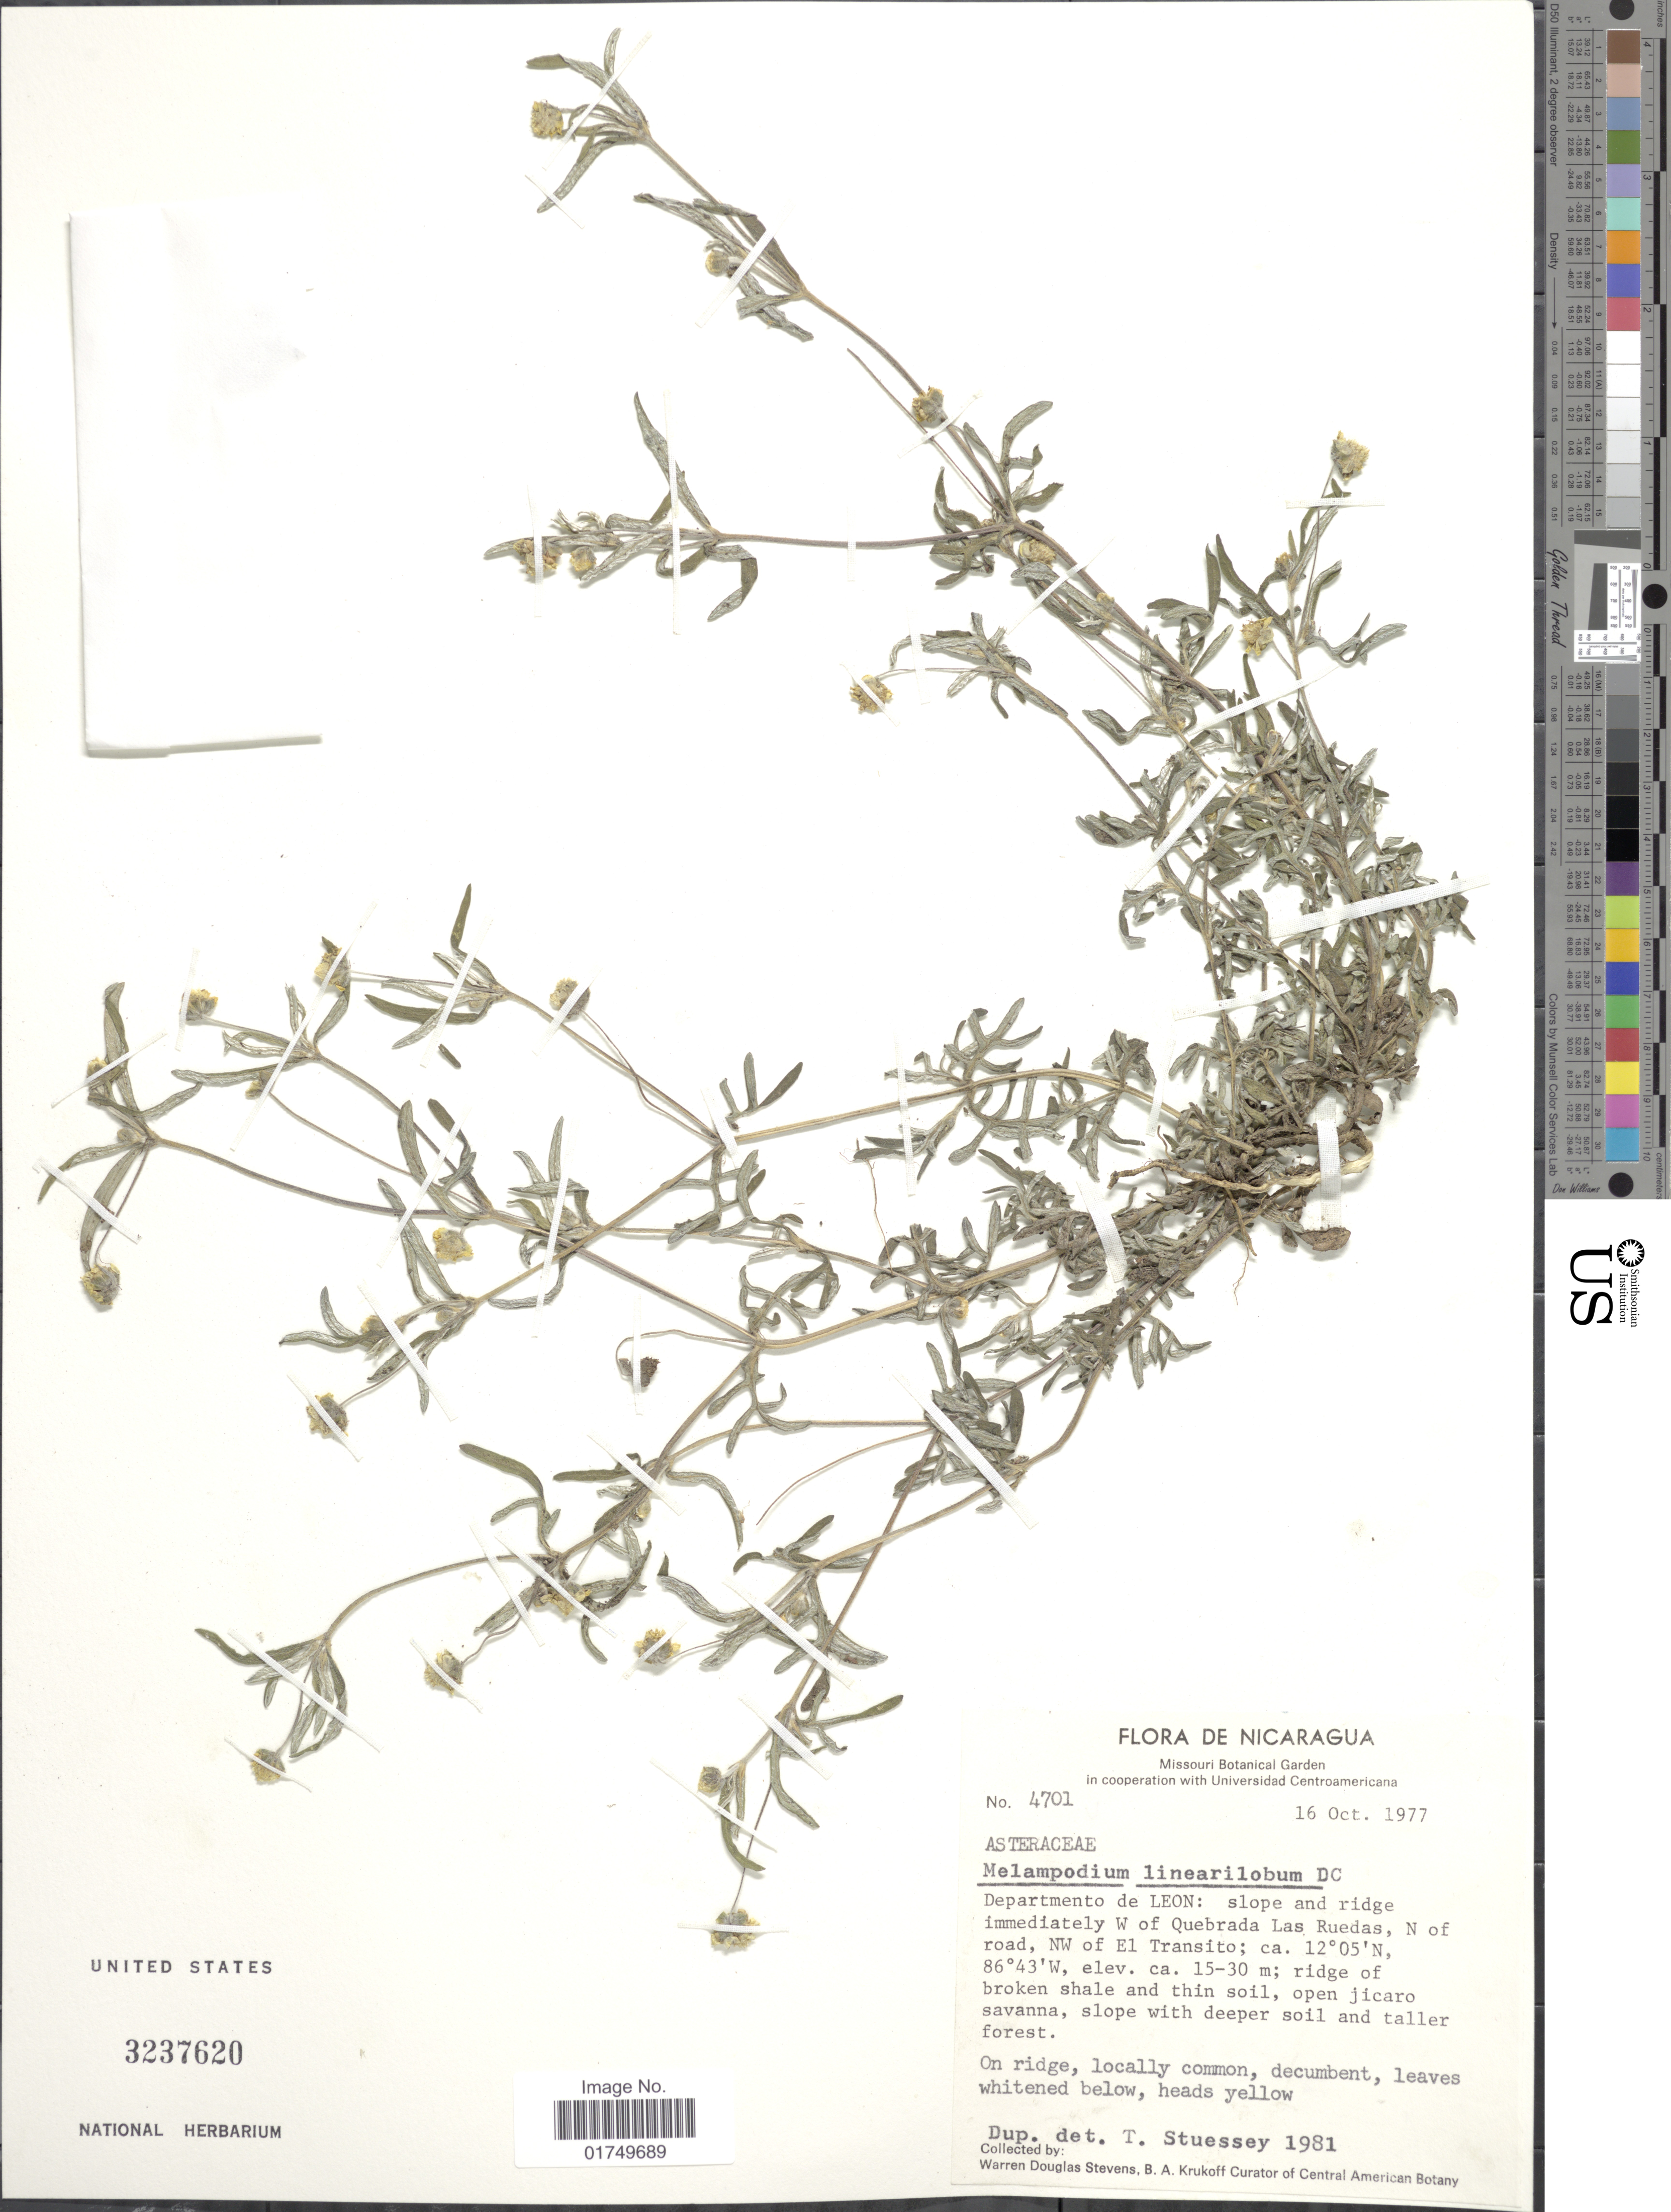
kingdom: Plantae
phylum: Tracheophyta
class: Magnoliopsida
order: Asterales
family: Asteraceae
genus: Melampodium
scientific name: Melampodium linearilobum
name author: DC.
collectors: W. D. Stevens & B. A. Krukoff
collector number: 4701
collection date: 1977-10-16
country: Nicaragua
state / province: Leon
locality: Immediately W of Quebrada Las Ruedas, N of road, NW of El Transito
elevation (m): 15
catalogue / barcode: US 3237620